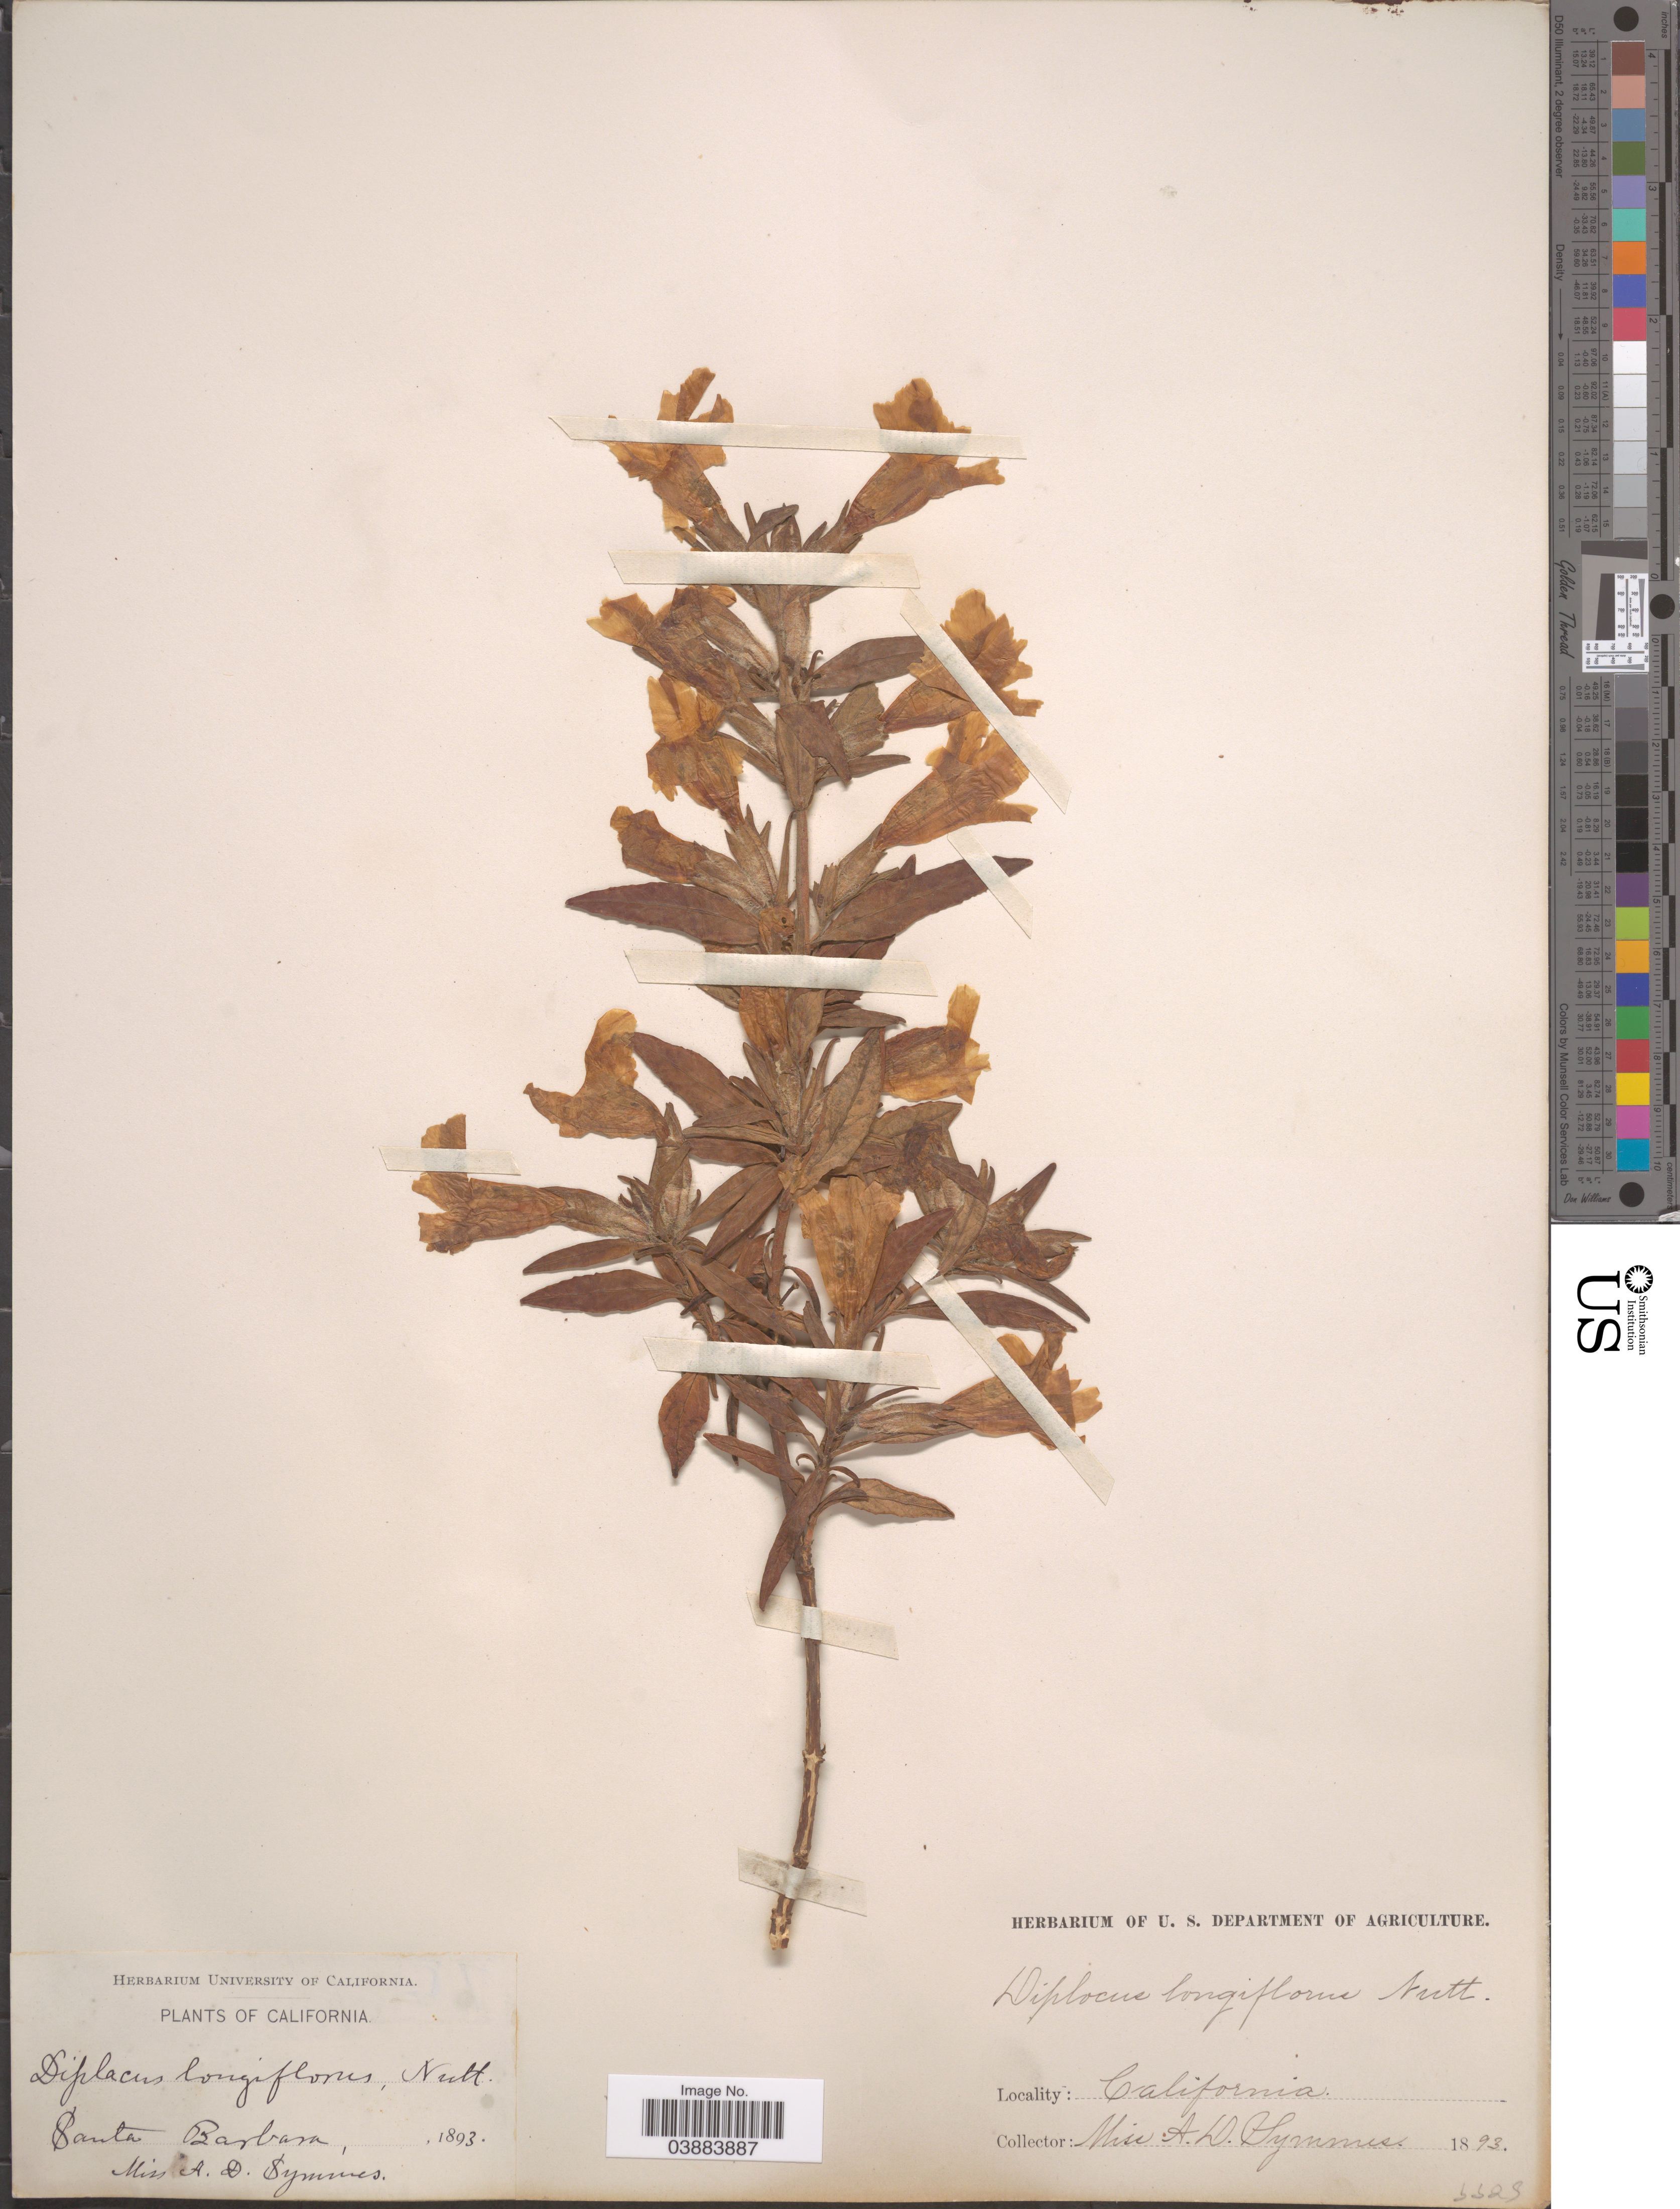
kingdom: Plantae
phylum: Tracheophyta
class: Magnoliopsida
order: Lamiales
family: Phrymaceae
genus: Diplacus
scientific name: Diplacus longiflorus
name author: Nutt.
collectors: A. Symmes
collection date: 1893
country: United States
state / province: California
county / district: Santa Barbara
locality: Santa Barbara.